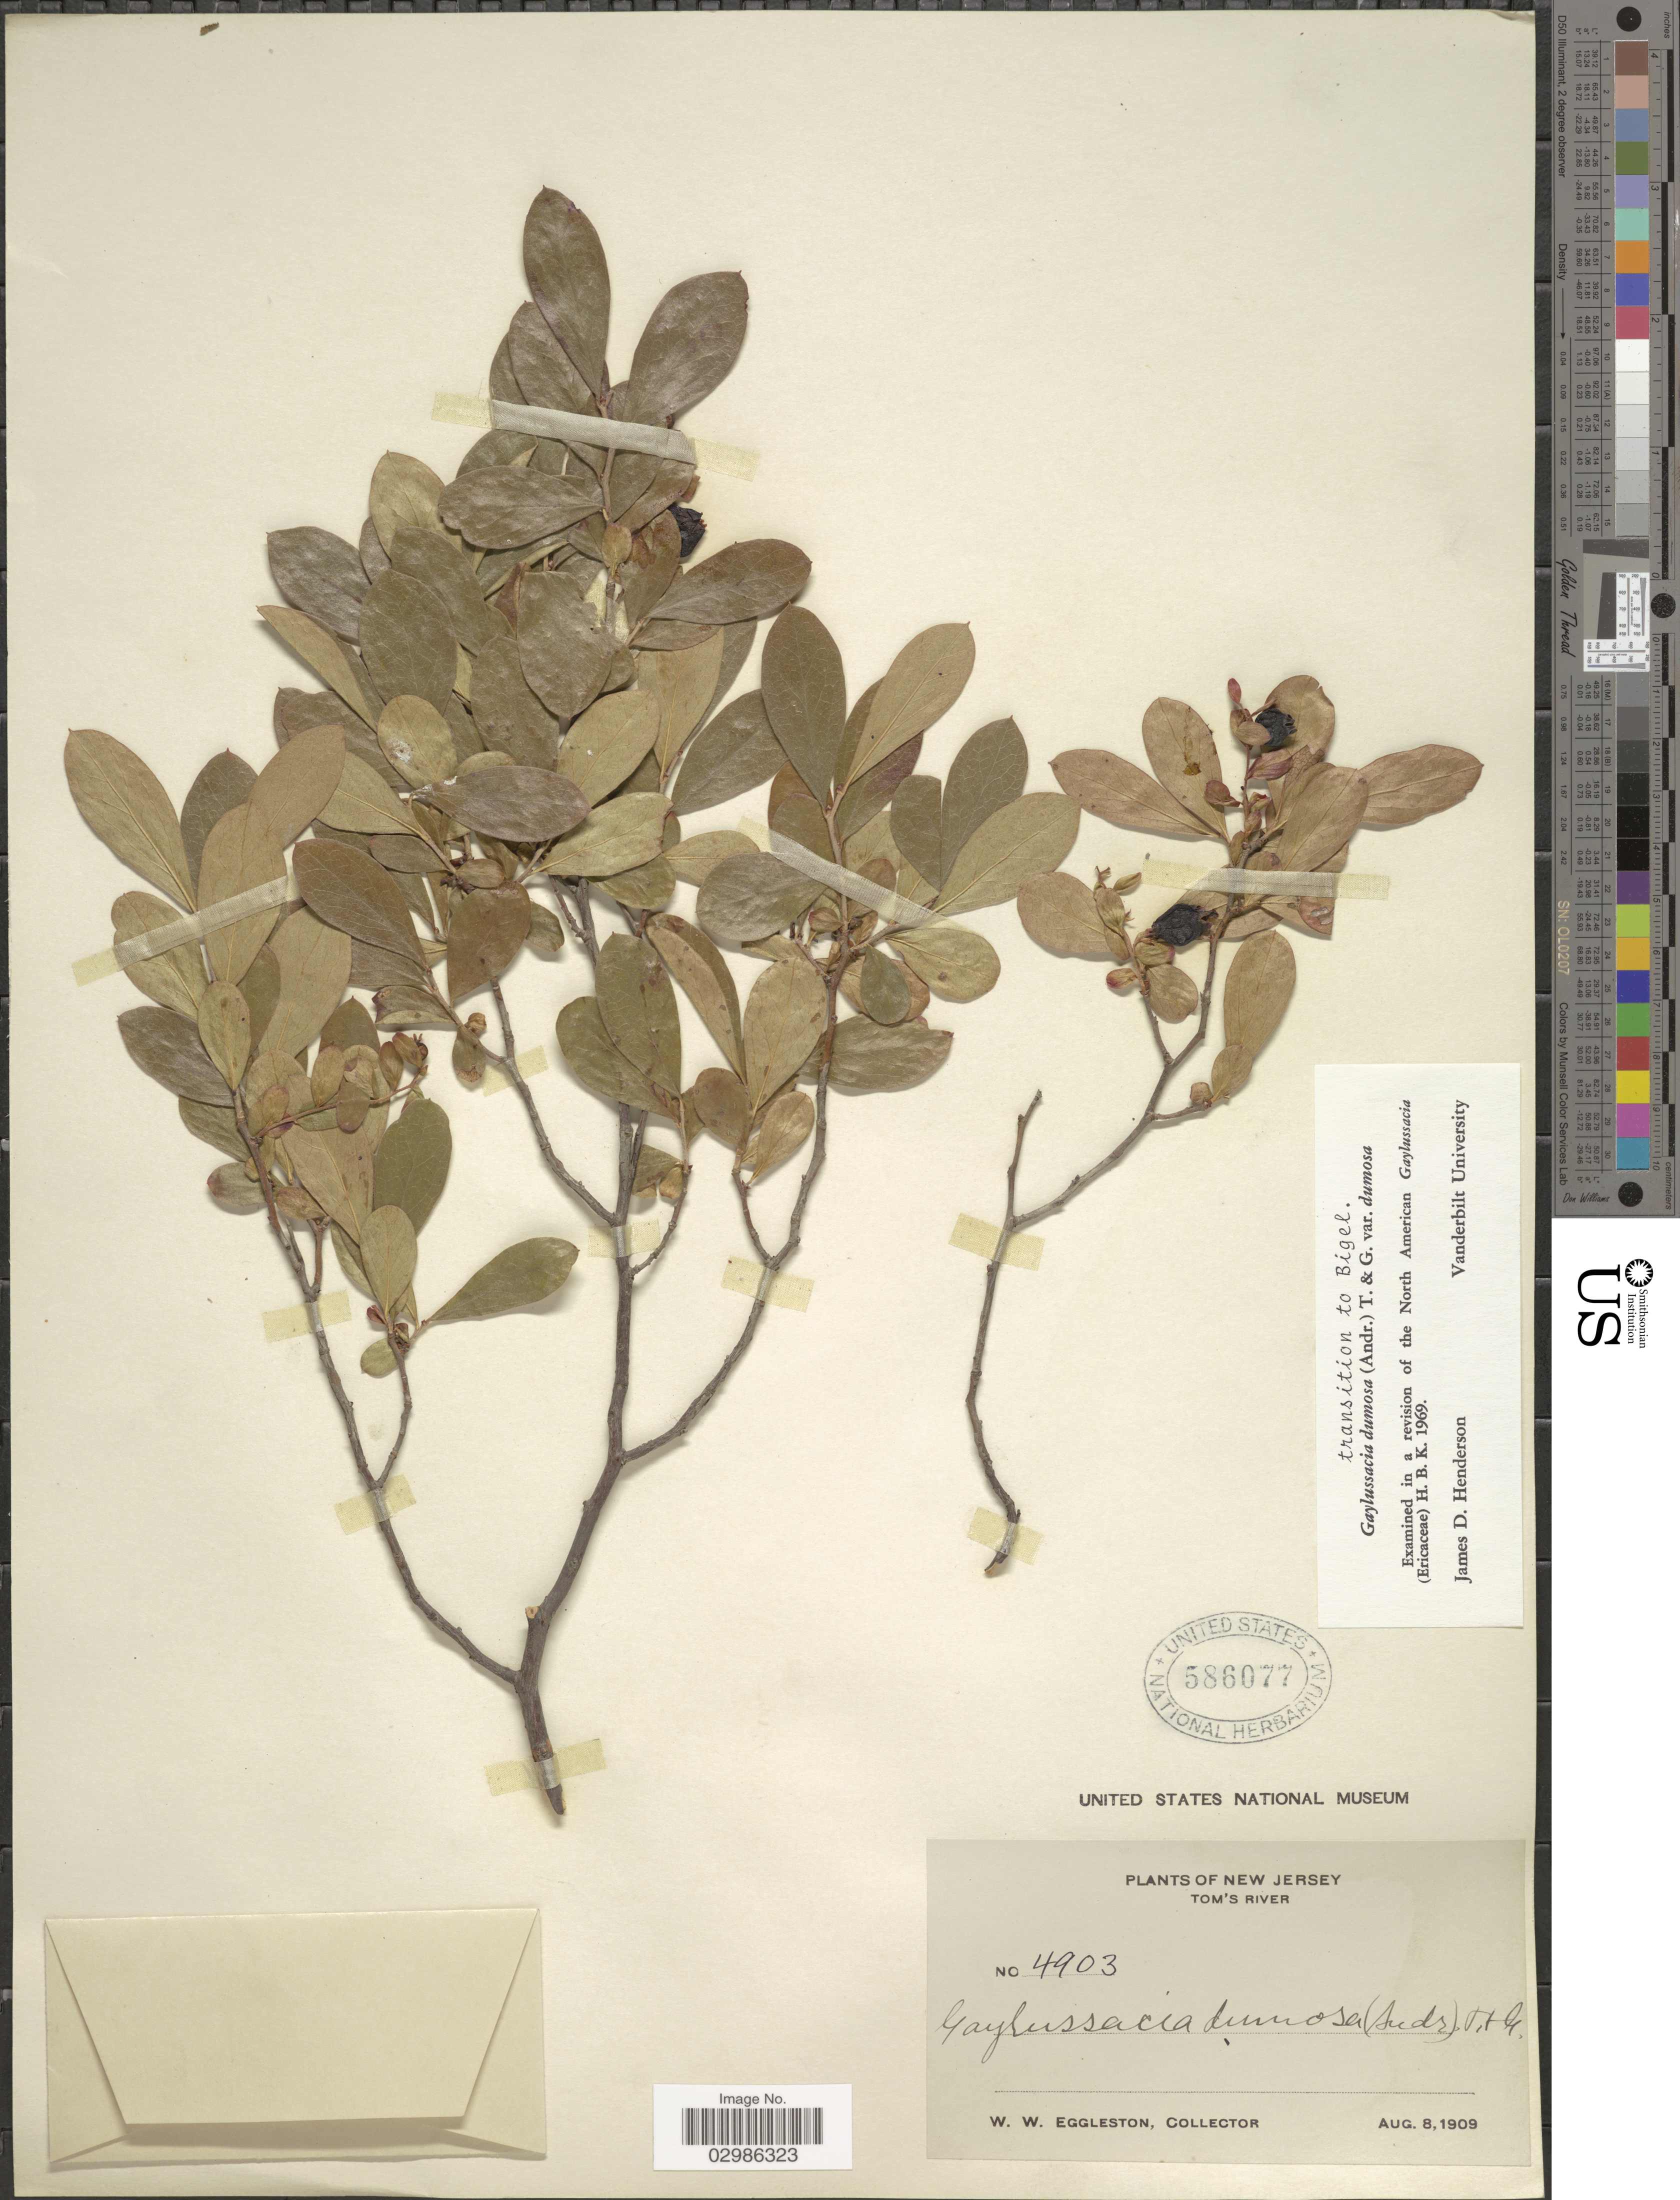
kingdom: Plantae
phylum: Tracheophyta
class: Magnoliopsida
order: Ericales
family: Ericaceae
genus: Gaylussacia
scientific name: Gaylussacia dumosa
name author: (Andrews) Torr. & A. Gray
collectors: W. W. Eggleston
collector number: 4903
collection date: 1909-08-08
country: United States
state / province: New Jersey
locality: Tom's River.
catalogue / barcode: US 586077